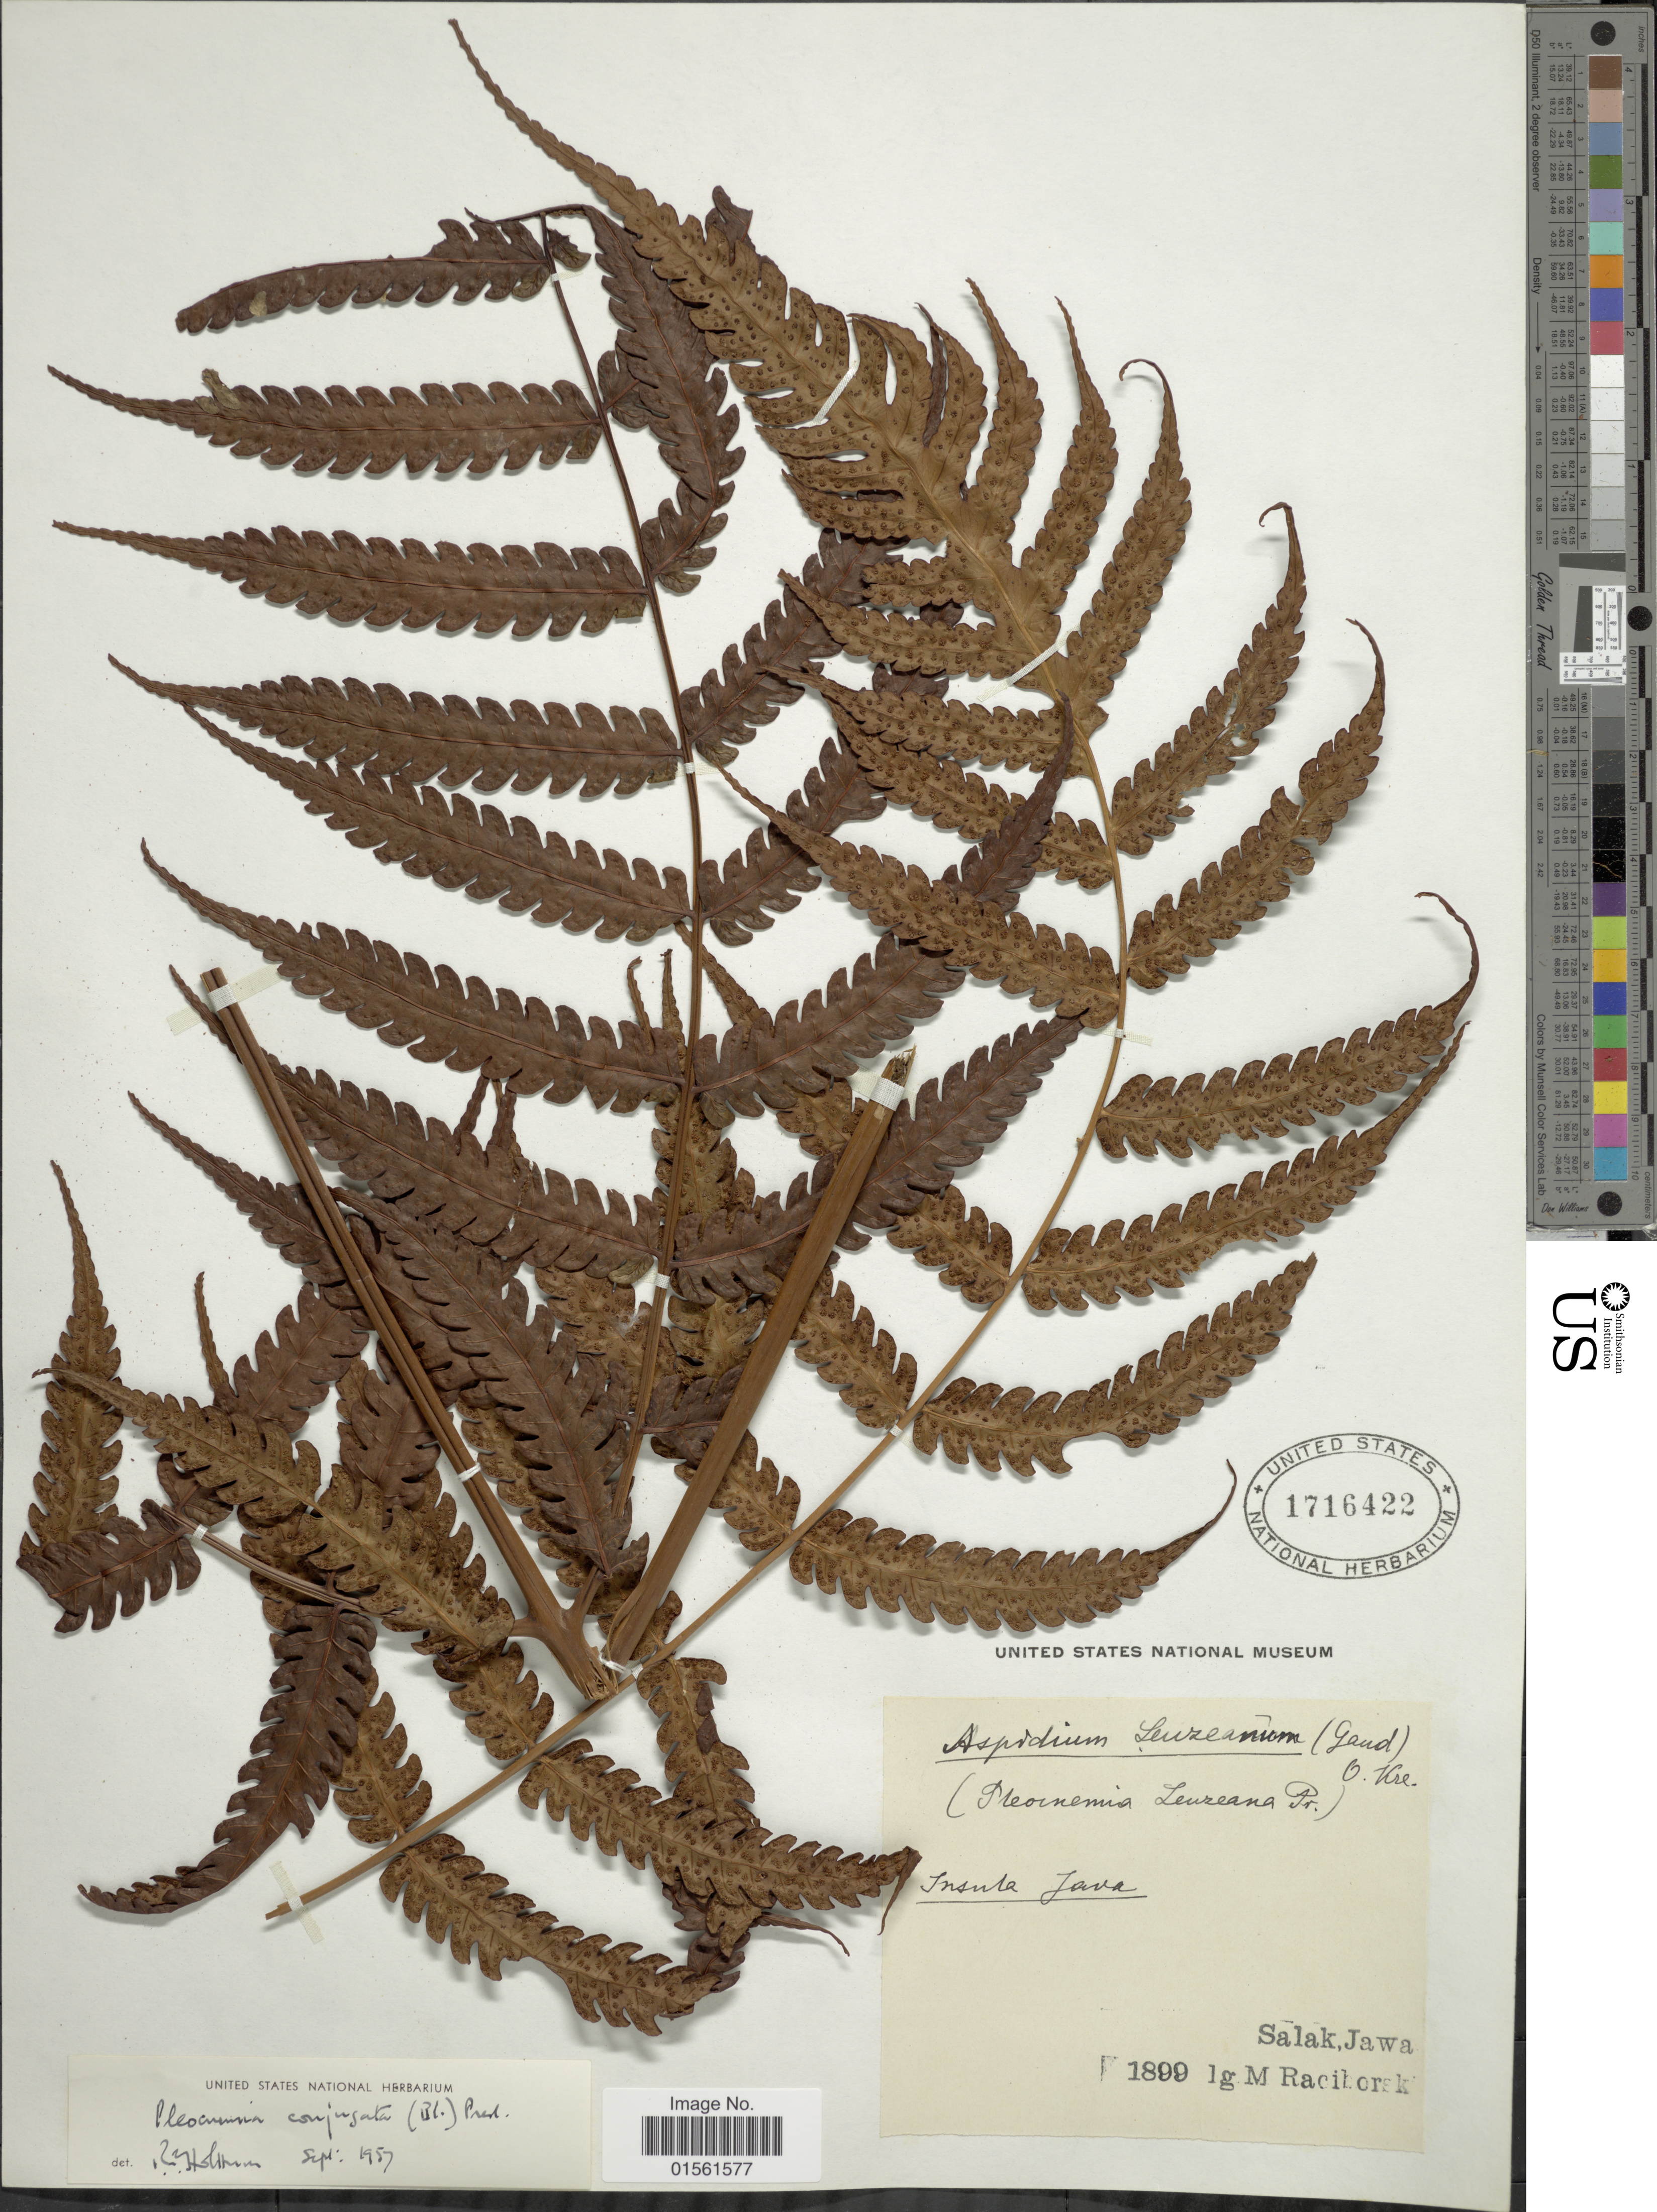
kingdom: Plantae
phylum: Tracheophyta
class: Polypodiopsida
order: Polypodiales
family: Dryopteridaceae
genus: Pleocnemia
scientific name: Pleocnemia conjugata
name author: (Blume) C. Presl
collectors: M. Raciborski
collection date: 1899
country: Indonesia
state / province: Java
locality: Insula Java. Salak, Java.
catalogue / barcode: US 1716422